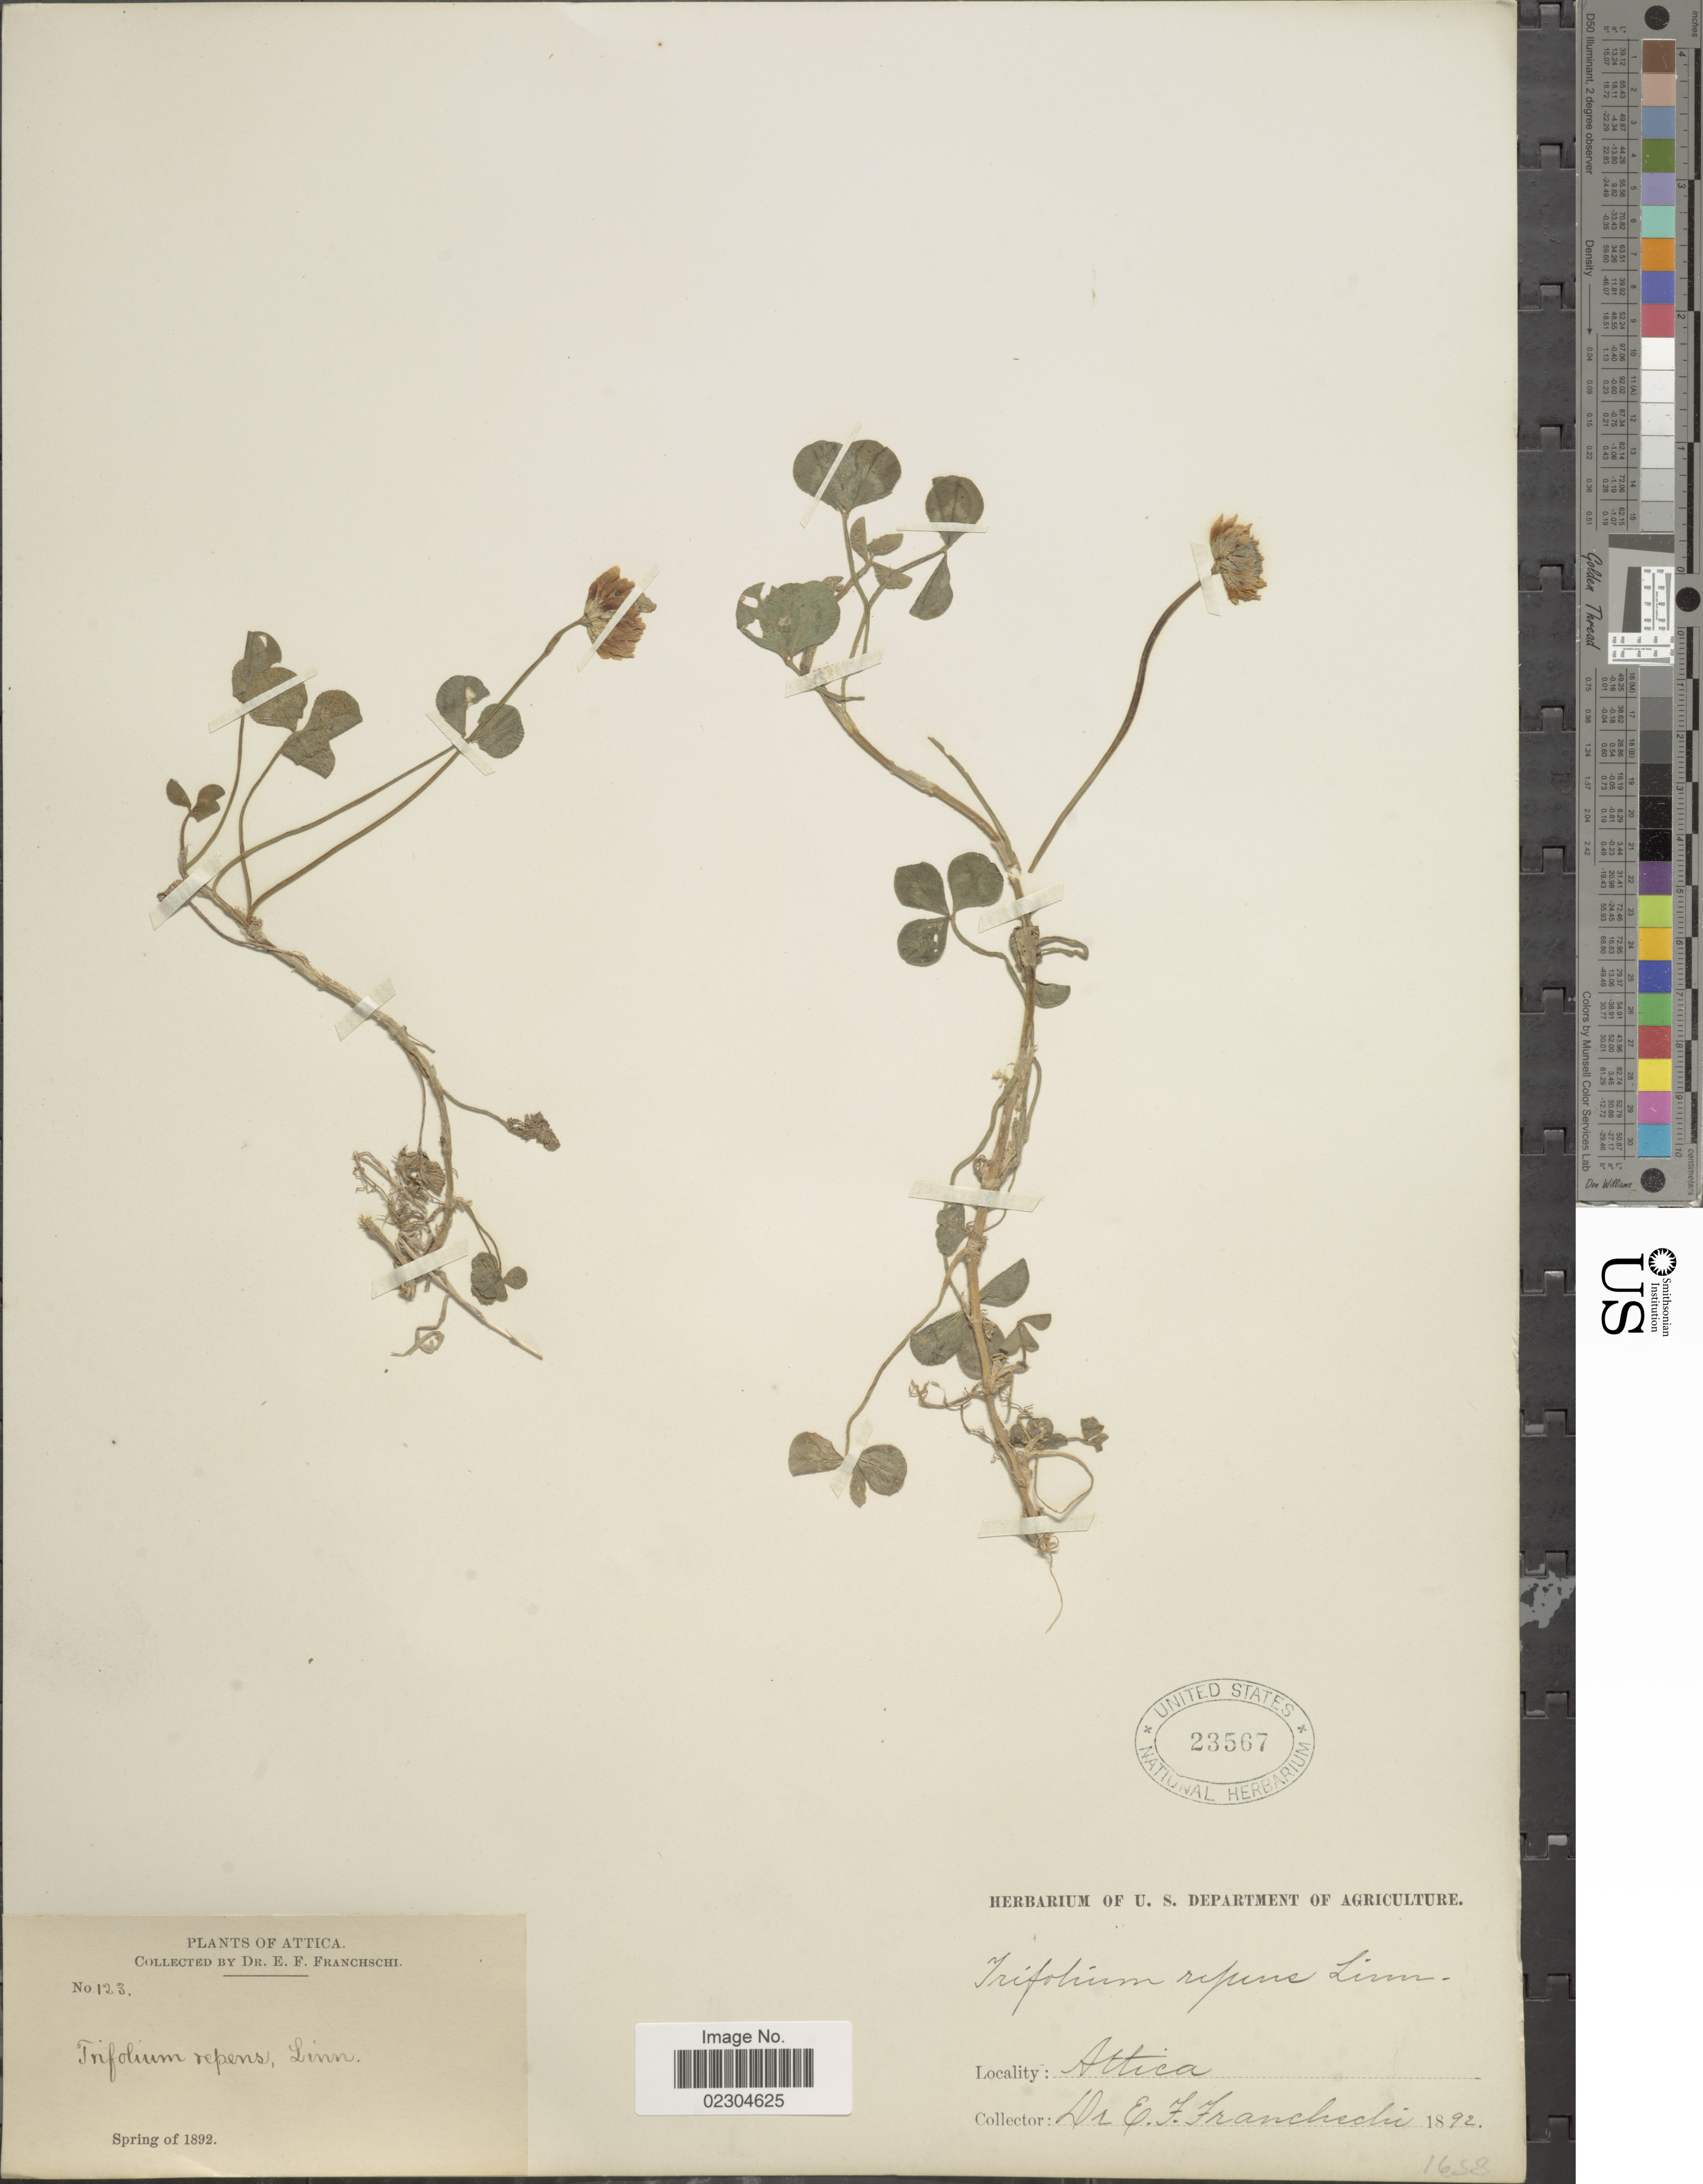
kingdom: Plantae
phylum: Tracheophyta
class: Magnoliopsida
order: Fabales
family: Fabaceae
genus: Trifolium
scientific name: Trifolium repens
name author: L.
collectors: E. Franchschi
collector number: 123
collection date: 1892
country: Greece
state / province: Attica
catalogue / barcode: US 23567